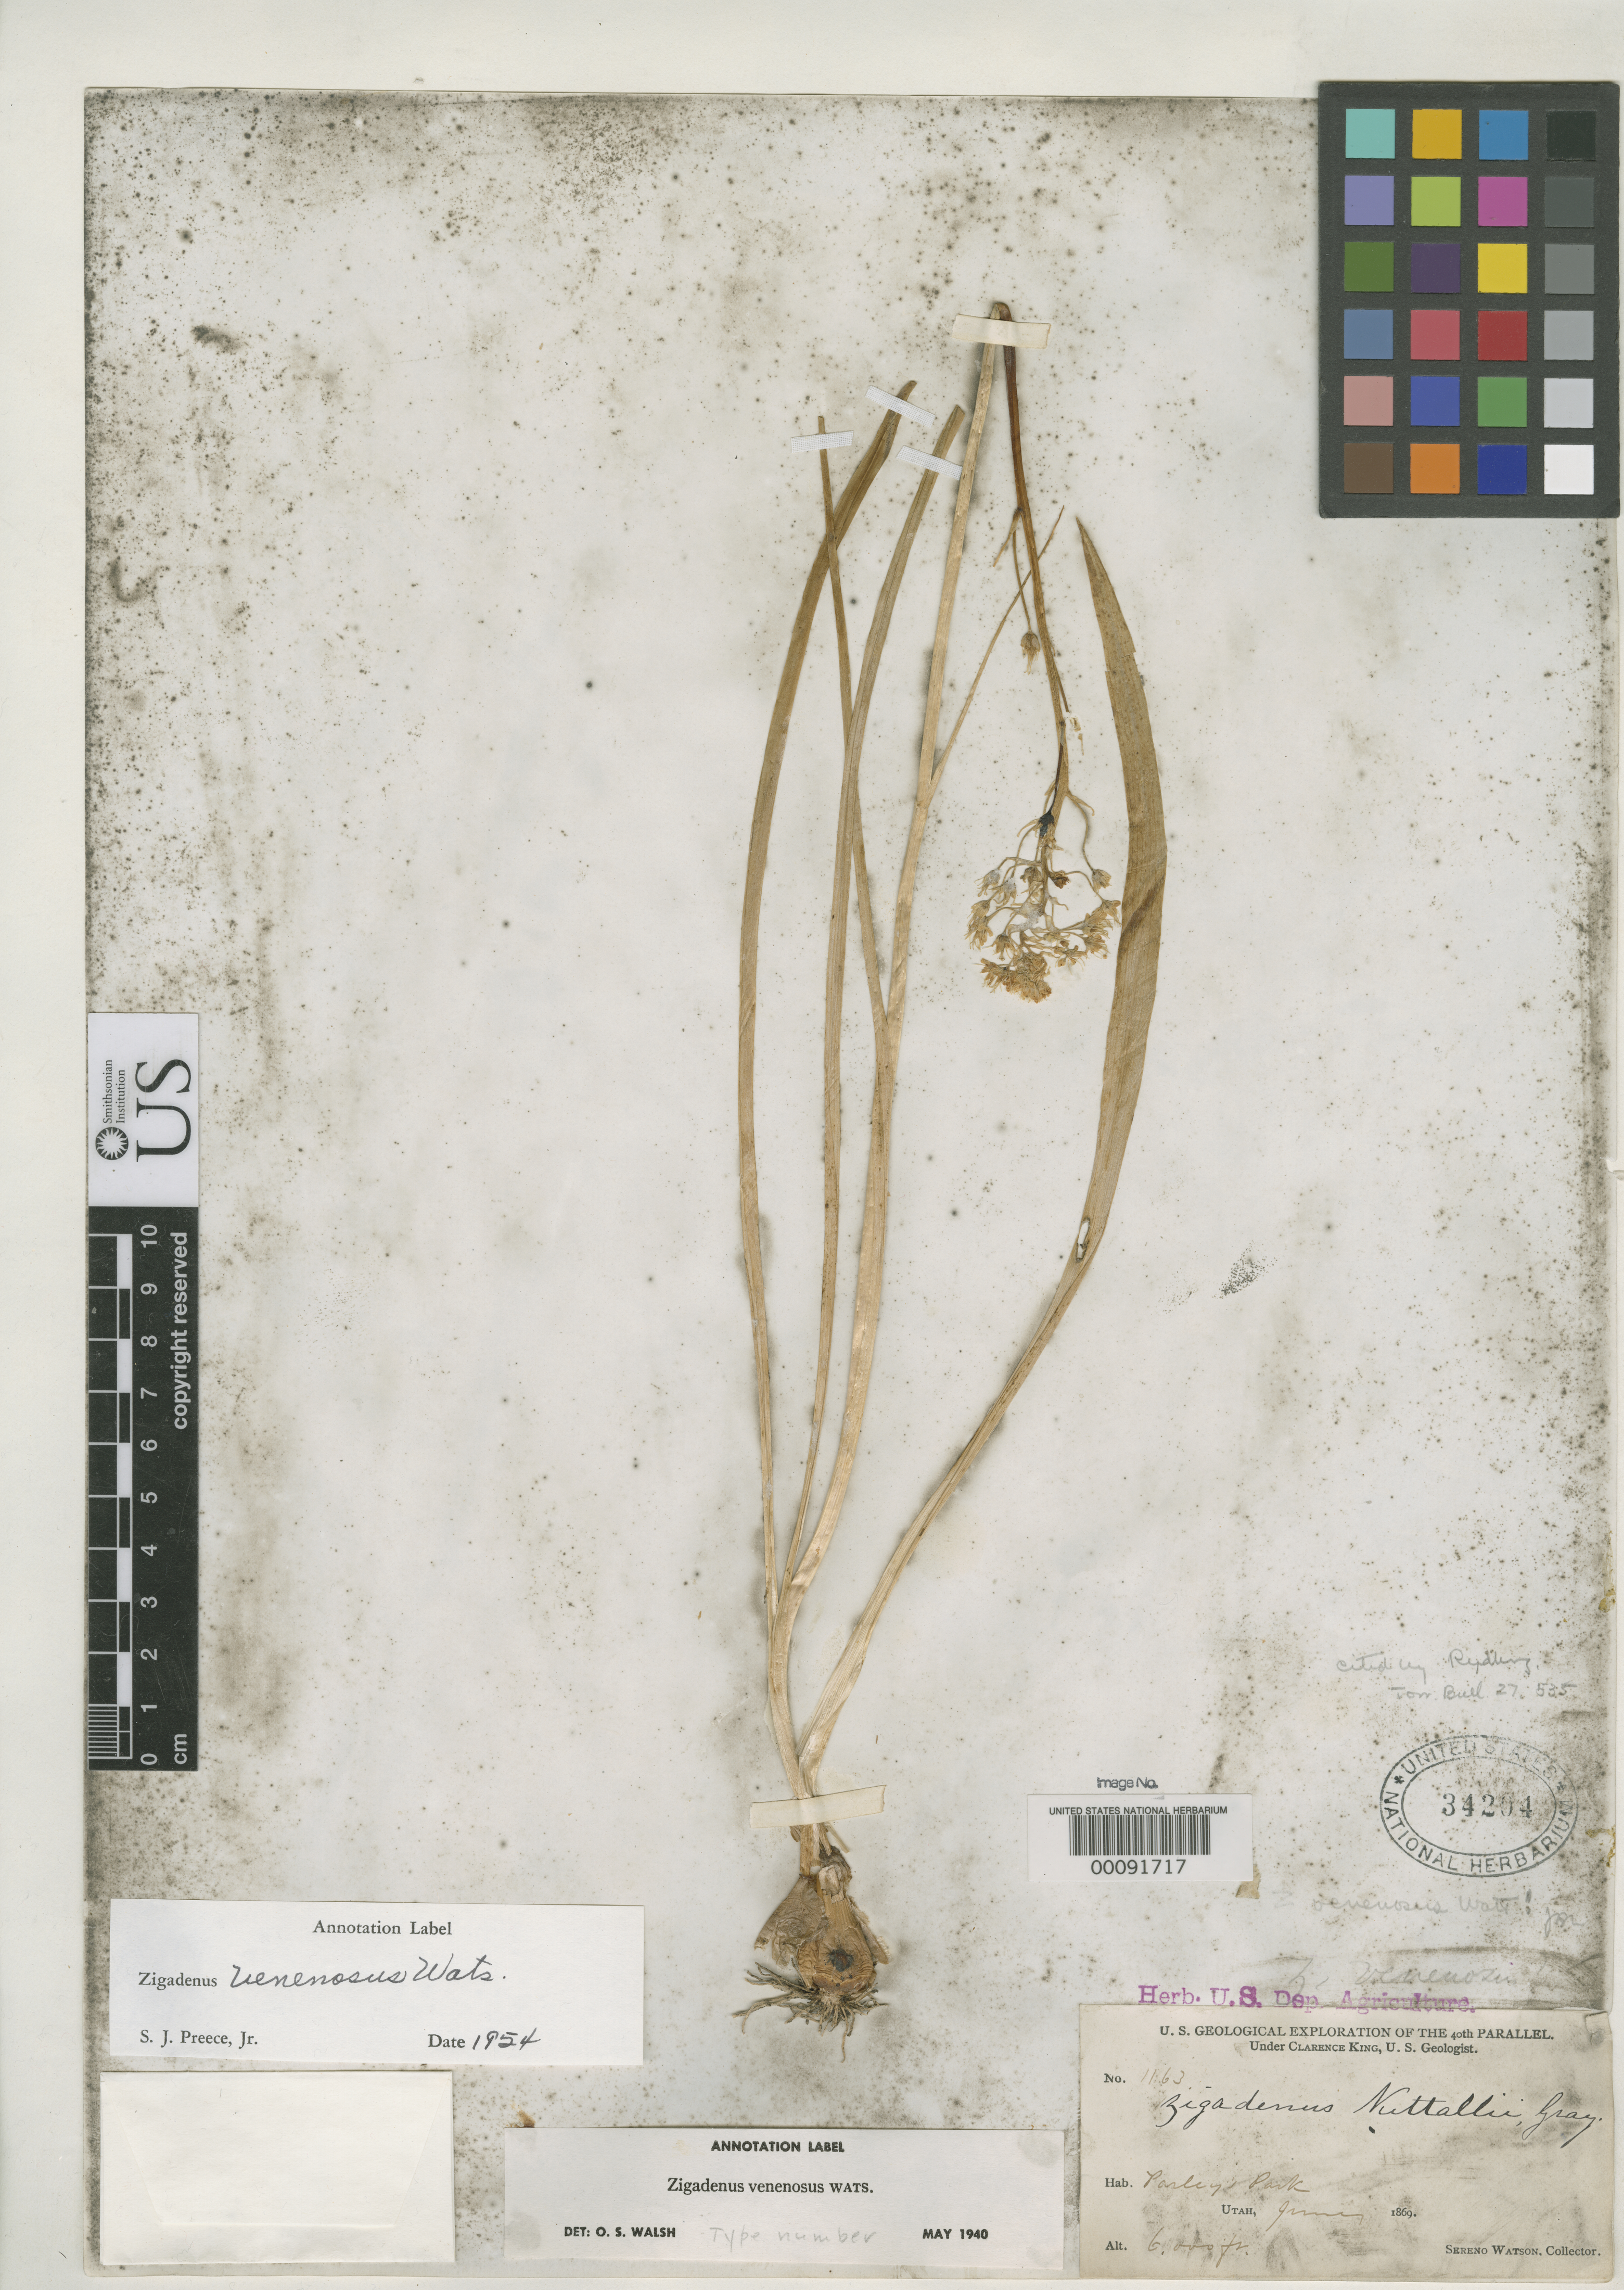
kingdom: Plantae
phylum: Tracheophyta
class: Liliopsida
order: Liliales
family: Melanthiaceae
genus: Zigadenus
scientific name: Zigadenus venenosus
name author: S. Watson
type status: Isolectotype; Syntype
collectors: S. Watson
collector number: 1163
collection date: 1869-06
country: United States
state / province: Utah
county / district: Salt Lake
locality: Parley's Park [Peak?].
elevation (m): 1829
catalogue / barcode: US 34204